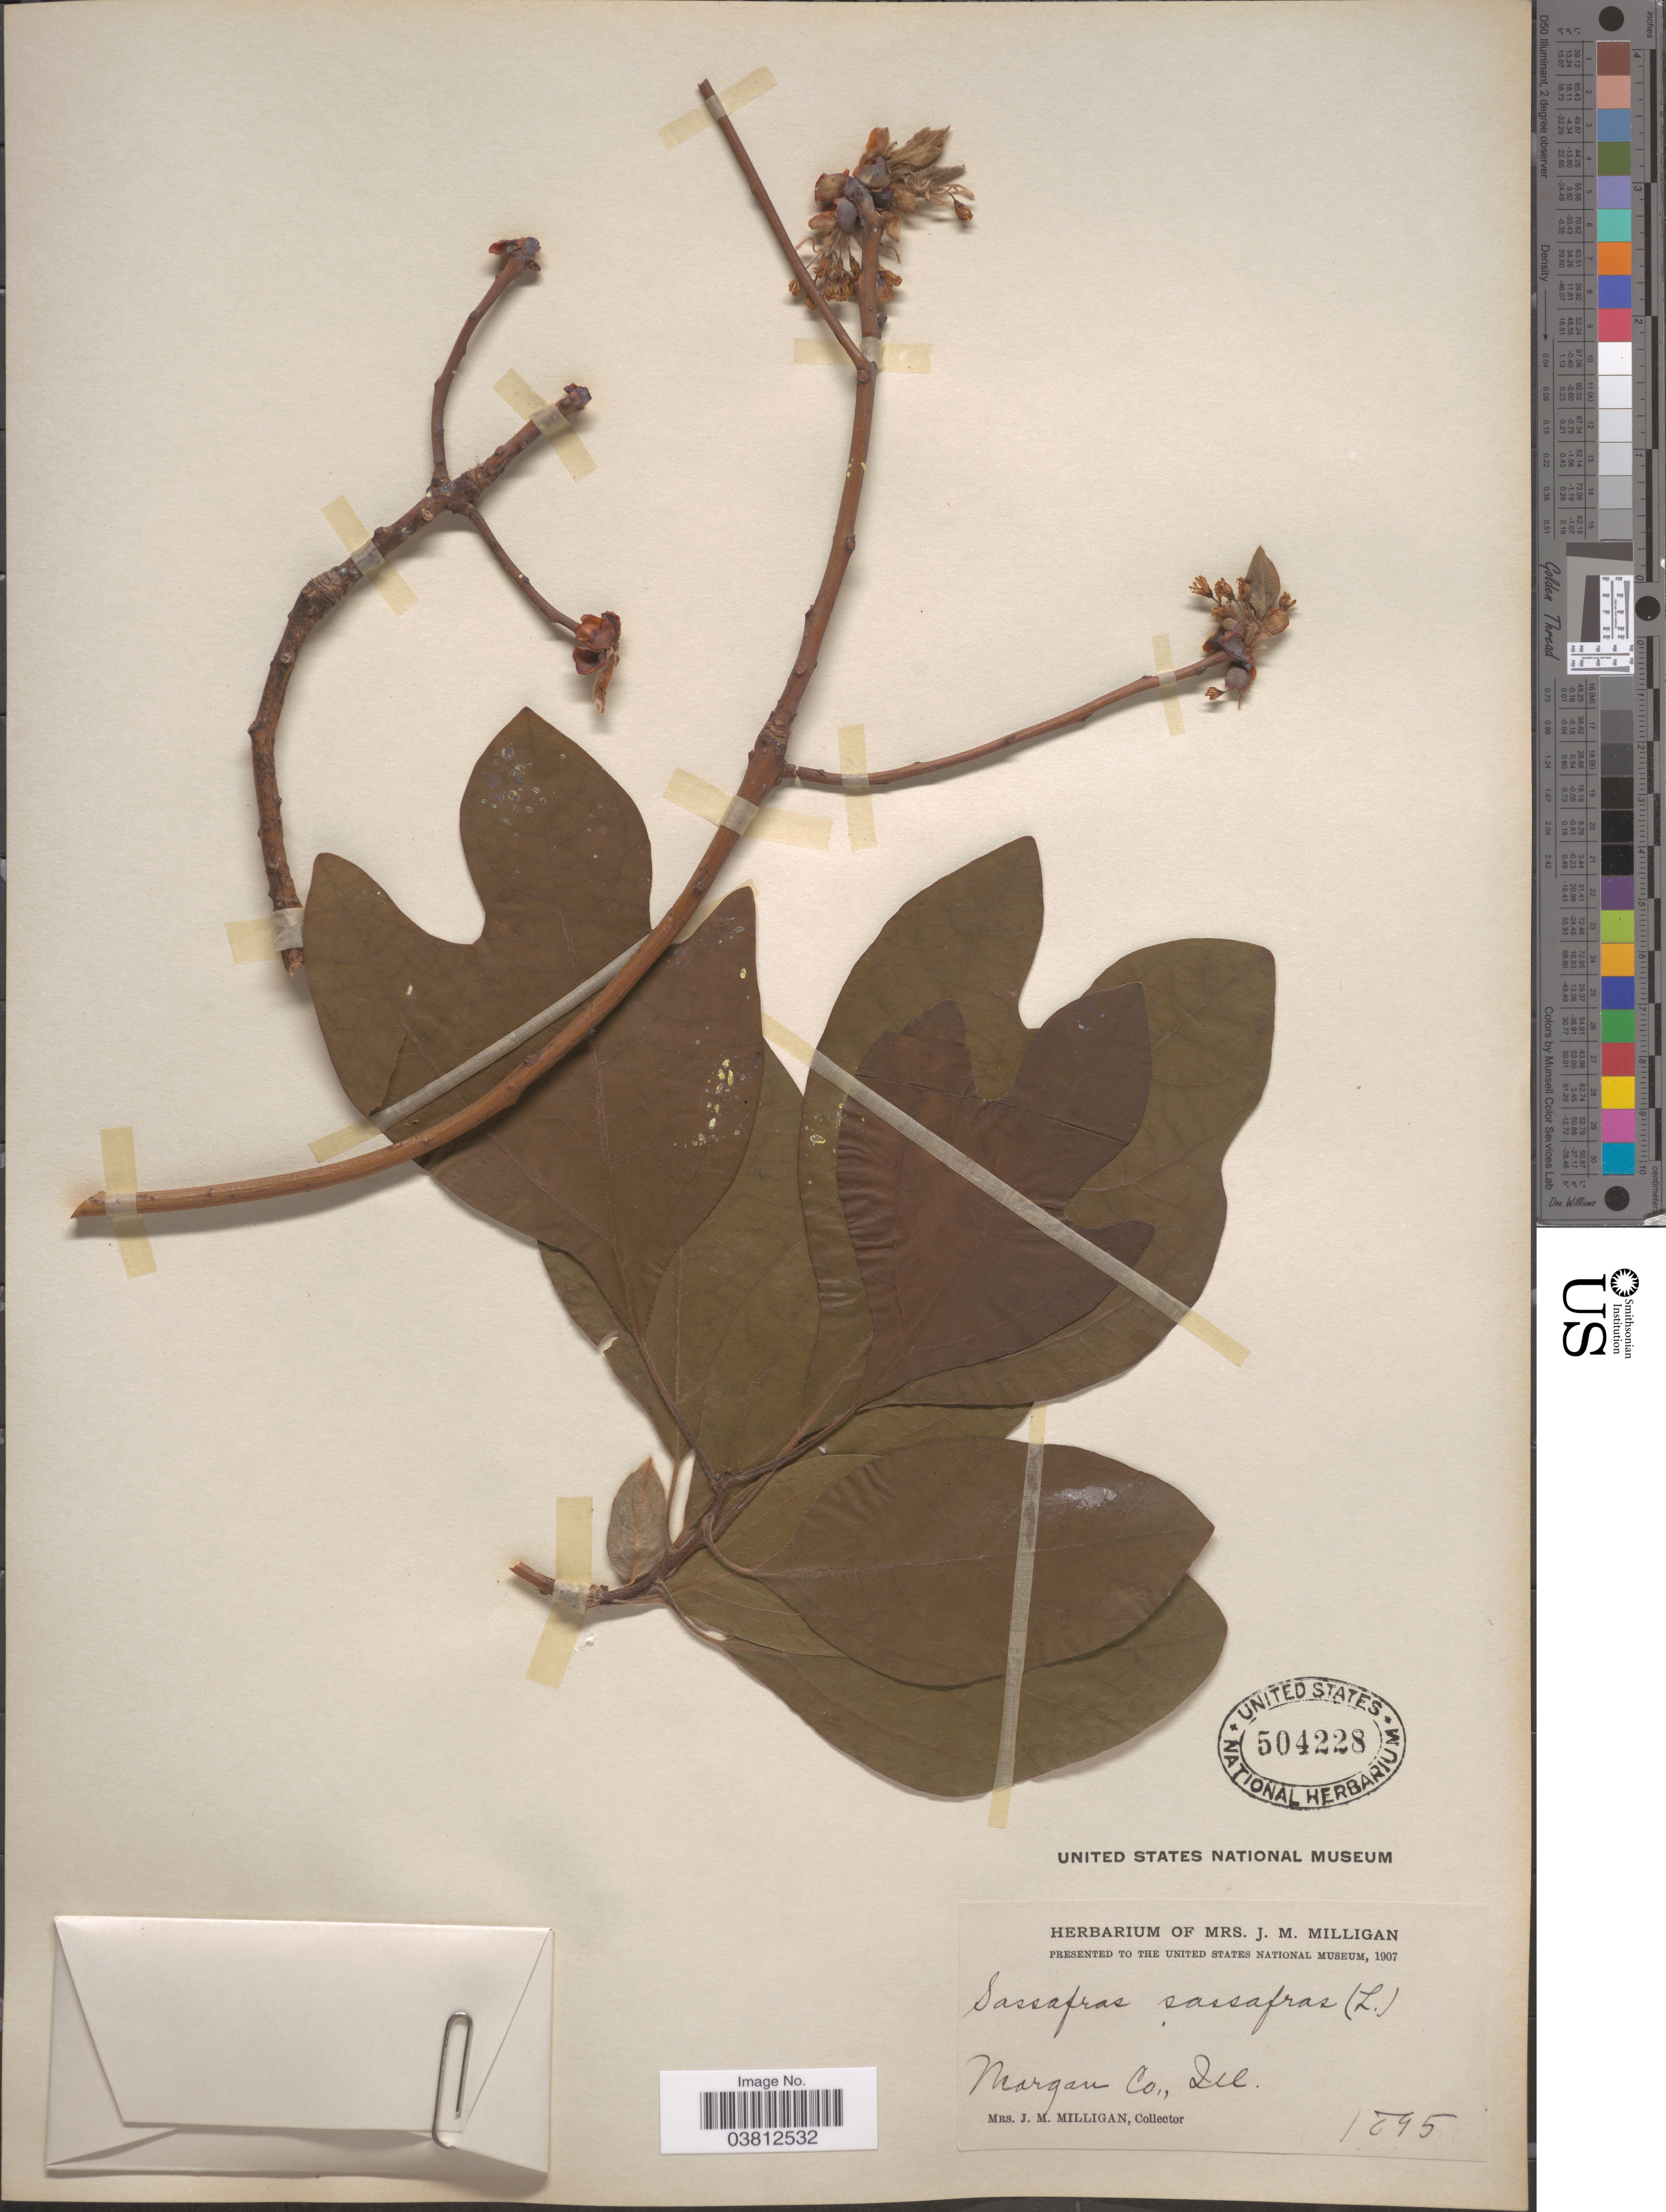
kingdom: Plantae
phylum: Tracheophyta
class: Magnoliopsida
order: Laurales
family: Lauraceae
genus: Sassafras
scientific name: Sassafras albidum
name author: (Nutt.) Nees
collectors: J. Milligan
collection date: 1895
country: United States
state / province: Illinois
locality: Margan Co.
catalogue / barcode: US 504228